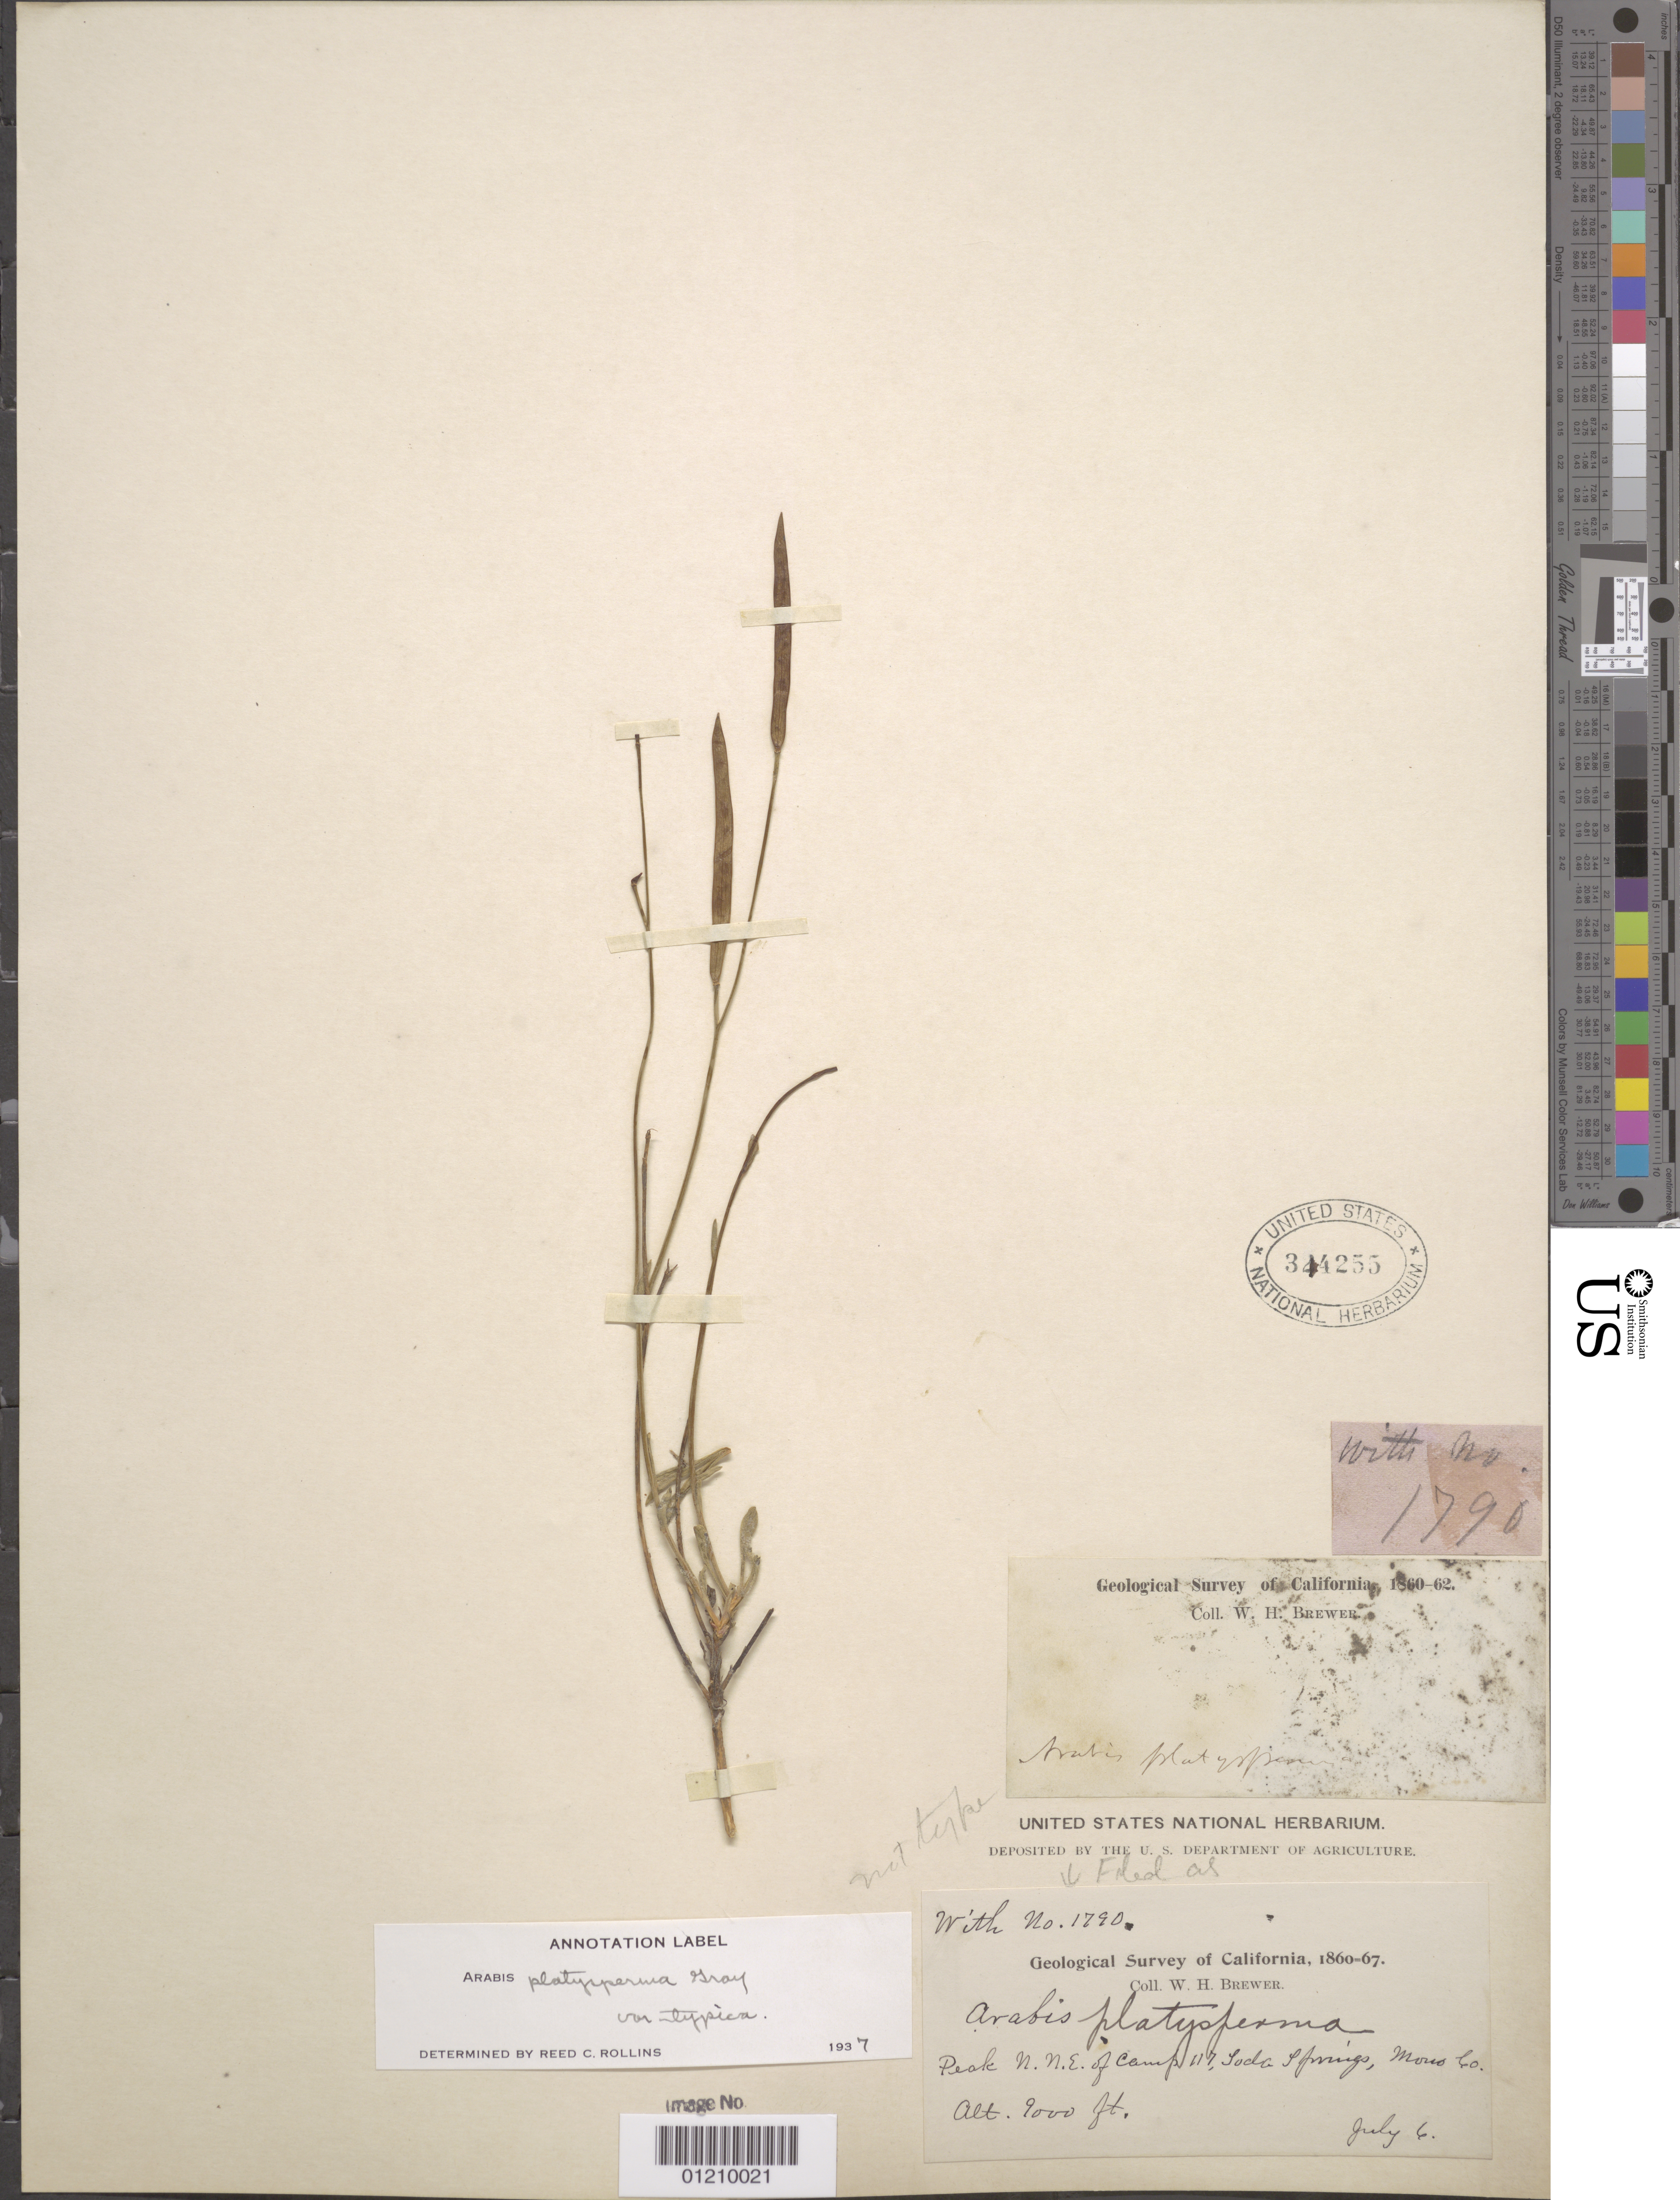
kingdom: Plantae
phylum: Tracheophyta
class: Magnoliopsida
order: Brassicales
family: Brassicaceae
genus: Arabis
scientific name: Arabis platysperma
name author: A. Gray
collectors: W. H. Brewer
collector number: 1790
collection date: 1860-07/1867-07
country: United States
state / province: California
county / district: Mono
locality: Peak n.n.E. of Camp 117, Soda Springs.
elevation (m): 2743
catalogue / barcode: US 314255